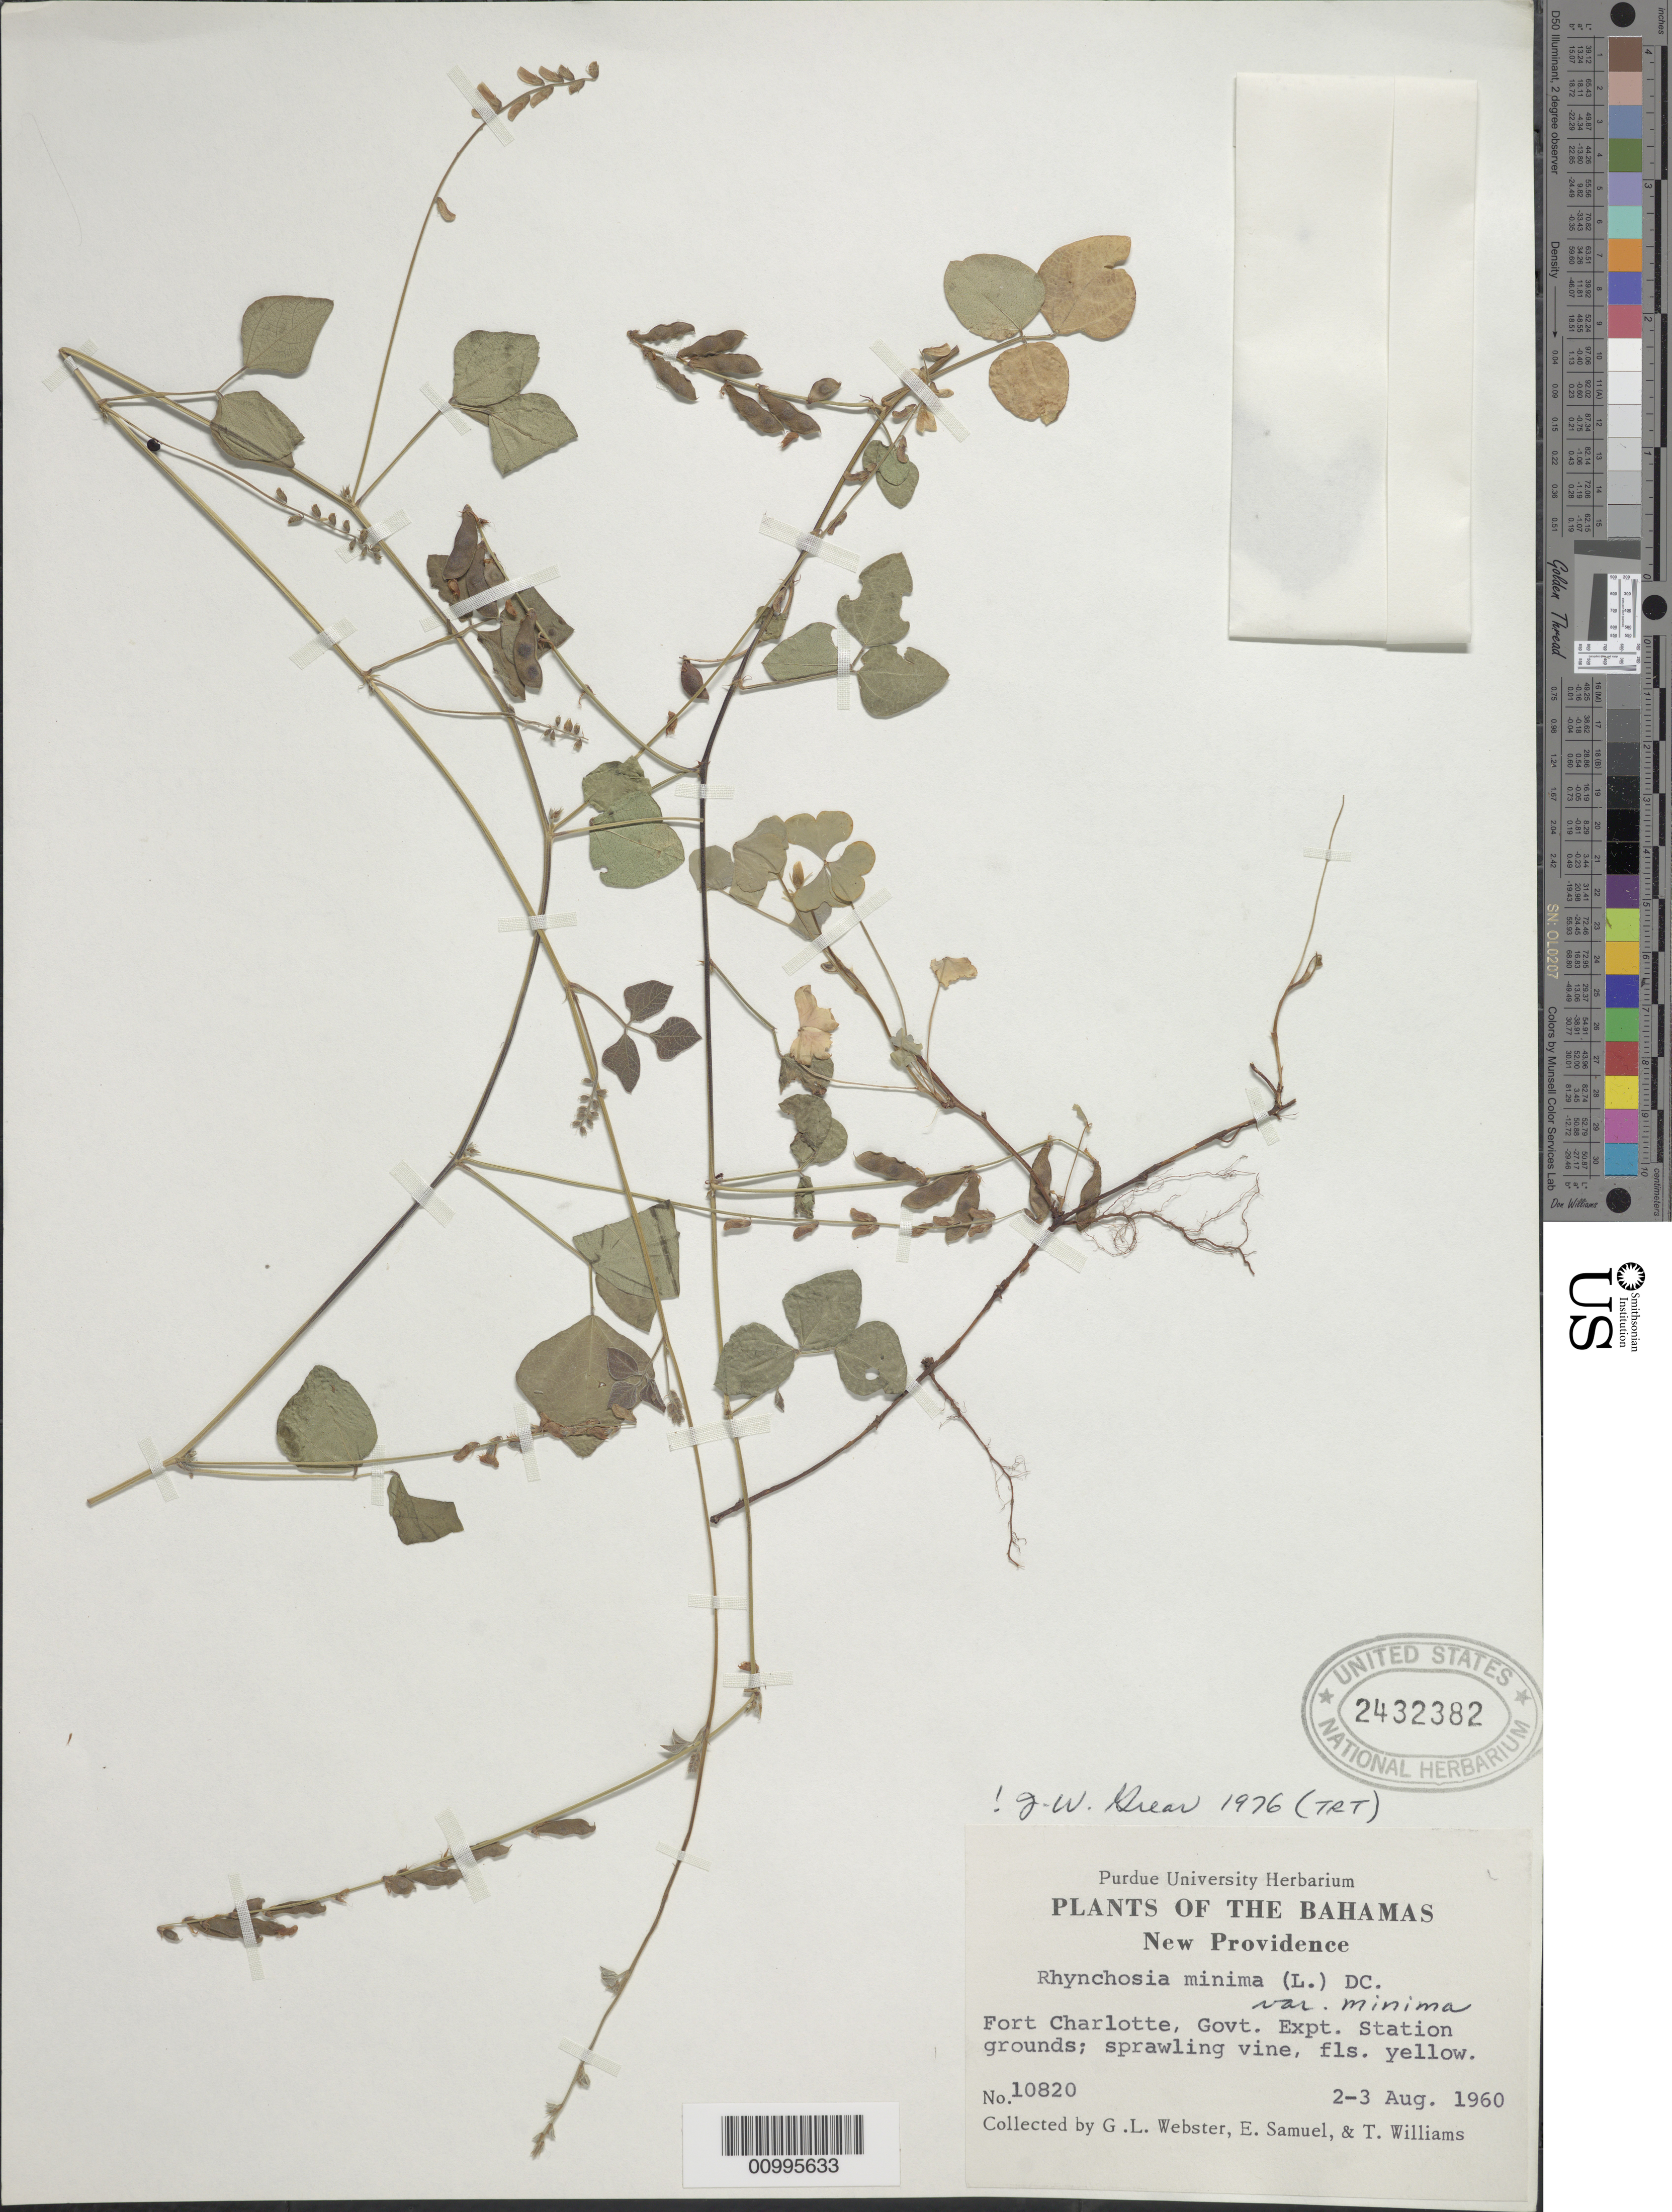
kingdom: Plantae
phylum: Tracheophyta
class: Magnoliopsida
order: Fabales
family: Fabaceae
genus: Rhynchosia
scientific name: Rhynchosia minima var. minima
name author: (L.) DC.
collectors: G. L. Webster, E. Samuel & T. Williams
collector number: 10820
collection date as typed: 02 Aug 1960 to 03 Aug 1960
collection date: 1960-08-02/1960-08-03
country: Bahamas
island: New Providence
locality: Fort Charlotte, Govt. Expt. Station grounds.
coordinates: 0 N, 0 E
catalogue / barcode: US 2432382